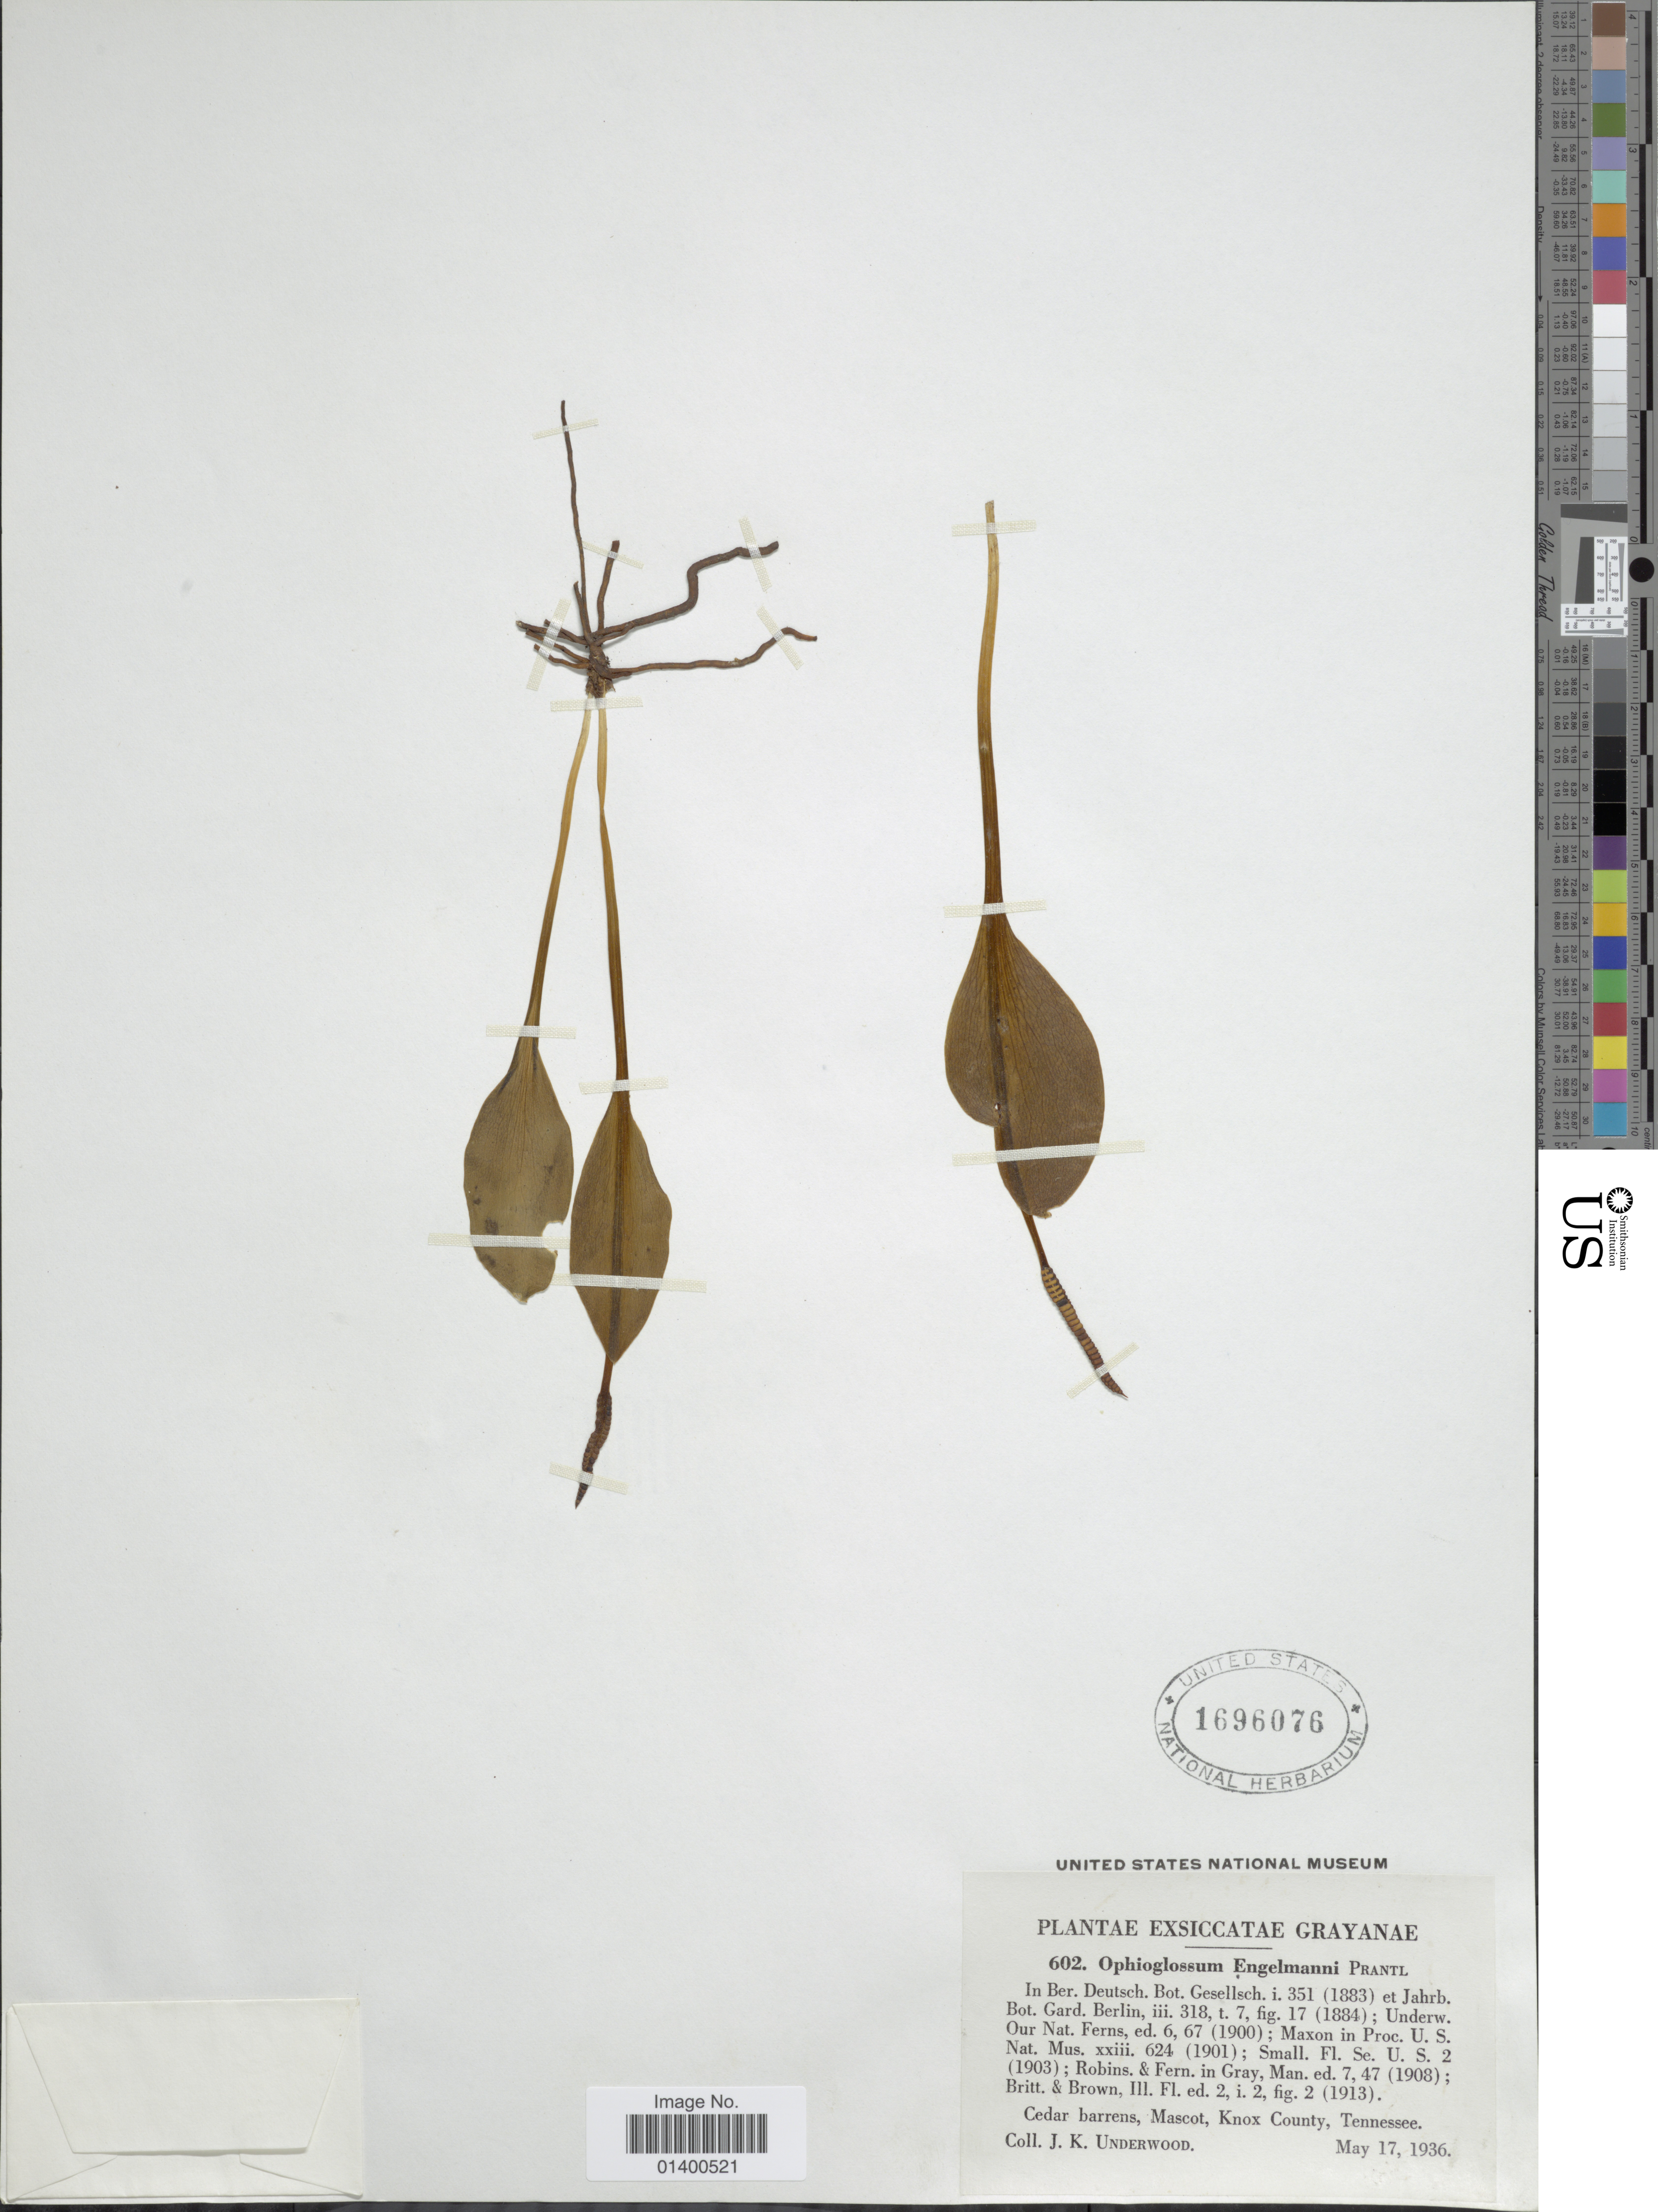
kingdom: Plantae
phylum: Tracheophyta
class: Polypodiopsida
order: Ophioglossales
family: Ophioglossaceae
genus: Ophioglossum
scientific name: Ophioglossum engelmannii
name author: Prantl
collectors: J. K. Underwood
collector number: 602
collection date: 1936-05-17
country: United States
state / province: Tennessee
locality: Grayanae, Cedar barrens, Mascot, Knox County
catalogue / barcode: US 1696076